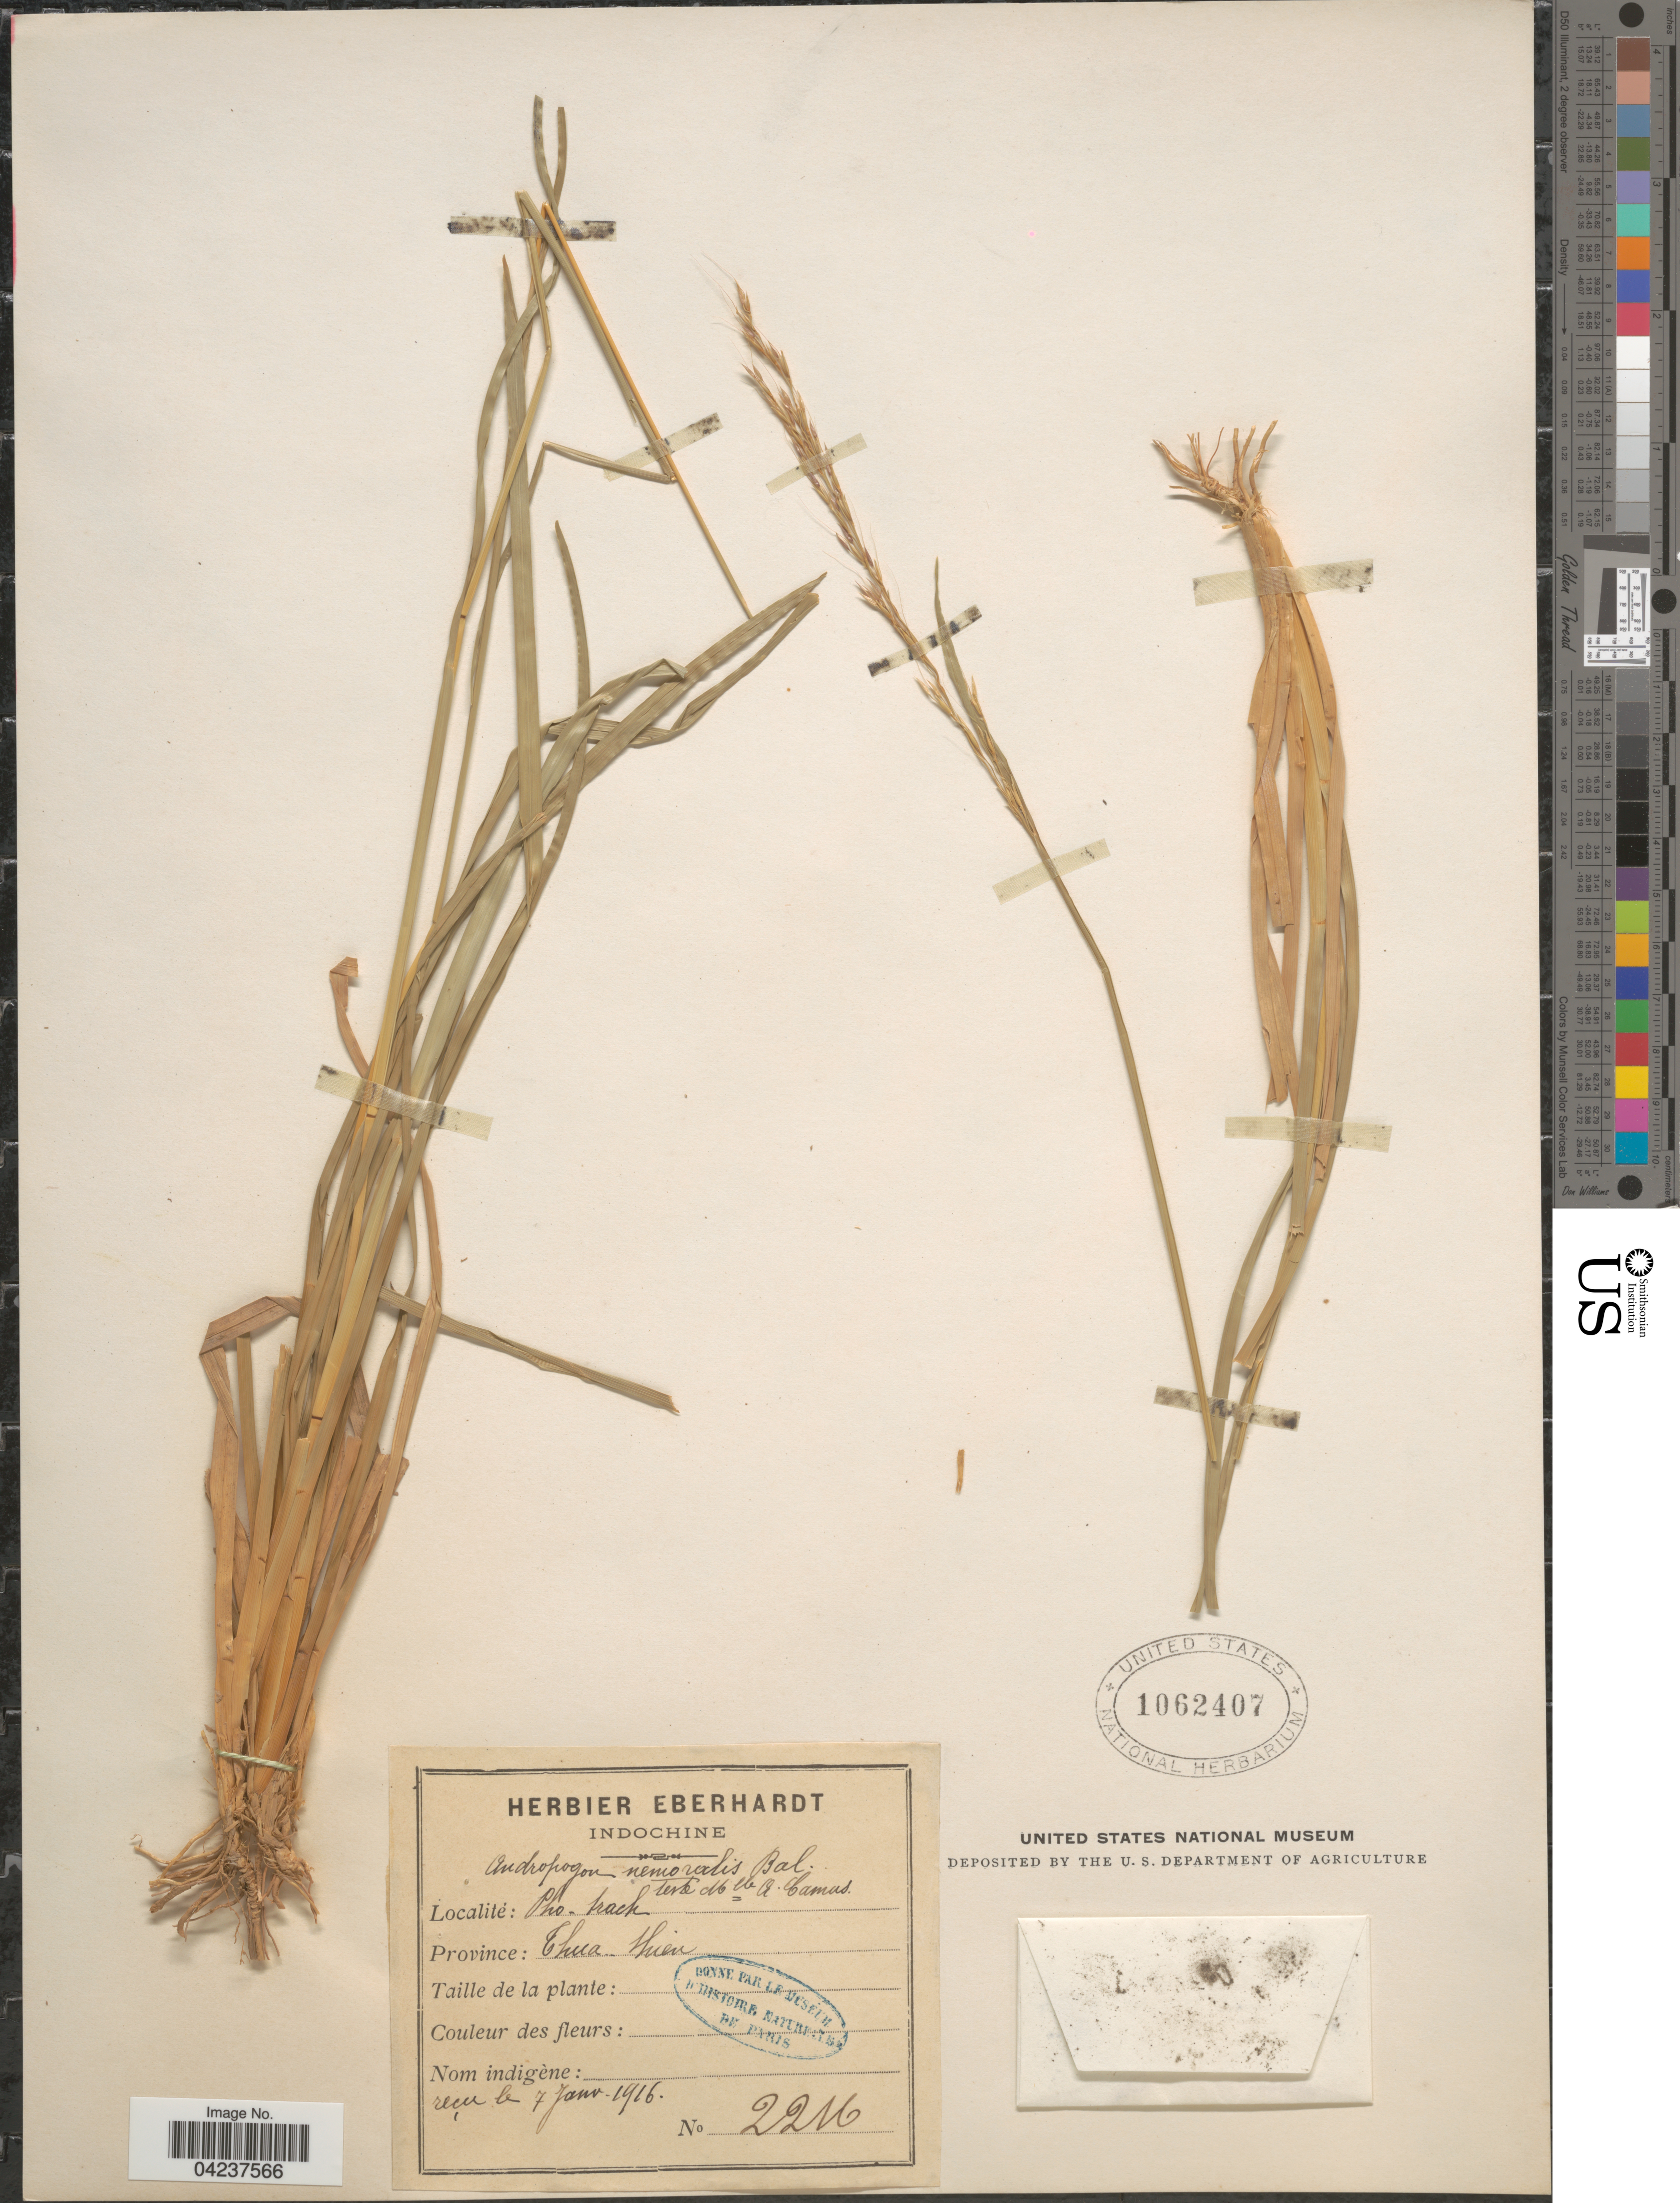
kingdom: Plantae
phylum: Tracheophyta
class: Liliopsida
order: Poales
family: Poaceae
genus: Chrysopogon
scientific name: Chrysopogon nemoralis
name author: (Balansa) Holttum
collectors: ex herb. Eberhardt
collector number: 2216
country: Vietnam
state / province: Thua Thien-Hue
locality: Pho-track. Thua-thien.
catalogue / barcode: US 1062407